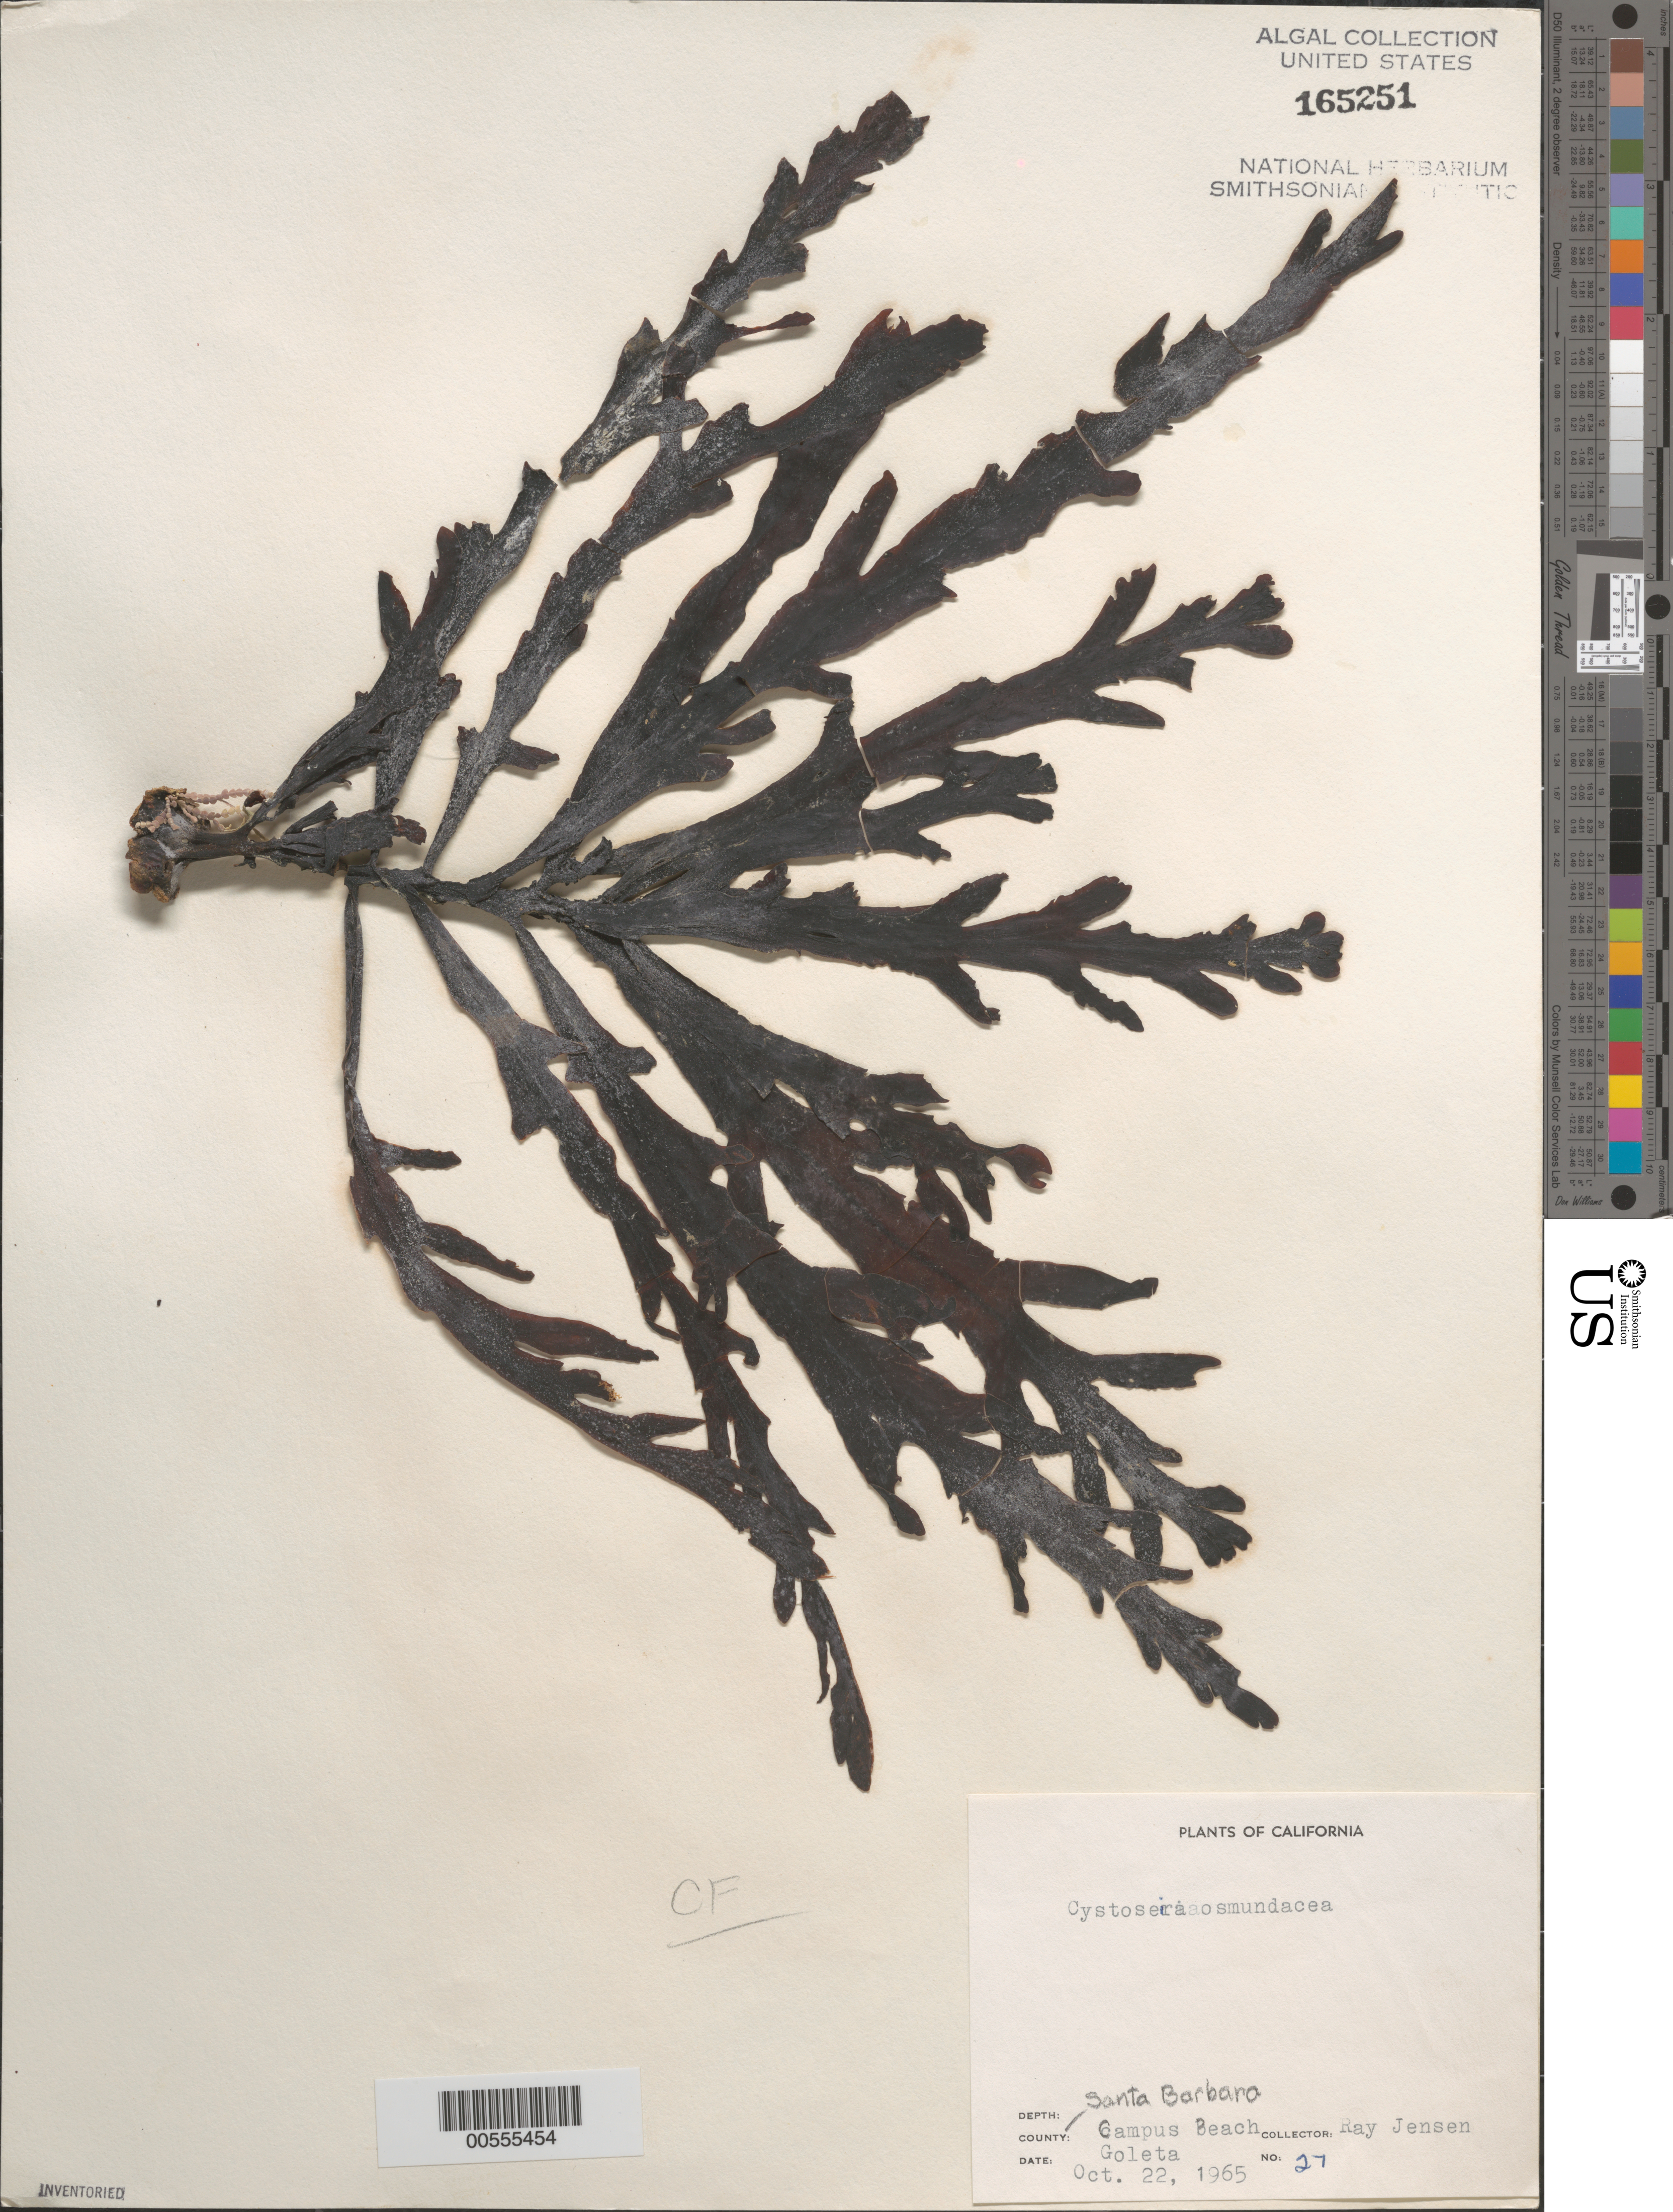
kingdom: Chromista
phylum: Ochrophyta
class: Phaeophyceae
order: Fucales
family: Sargassaceae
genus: Cystoseira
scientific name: Cystoseira osmundacea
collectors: R. Jensen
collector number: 27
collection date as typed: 22 Oct 1965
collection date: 1965-10-22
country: United States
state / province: California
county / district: Santa Barbara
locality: Campus Beach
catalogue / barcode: US 165251